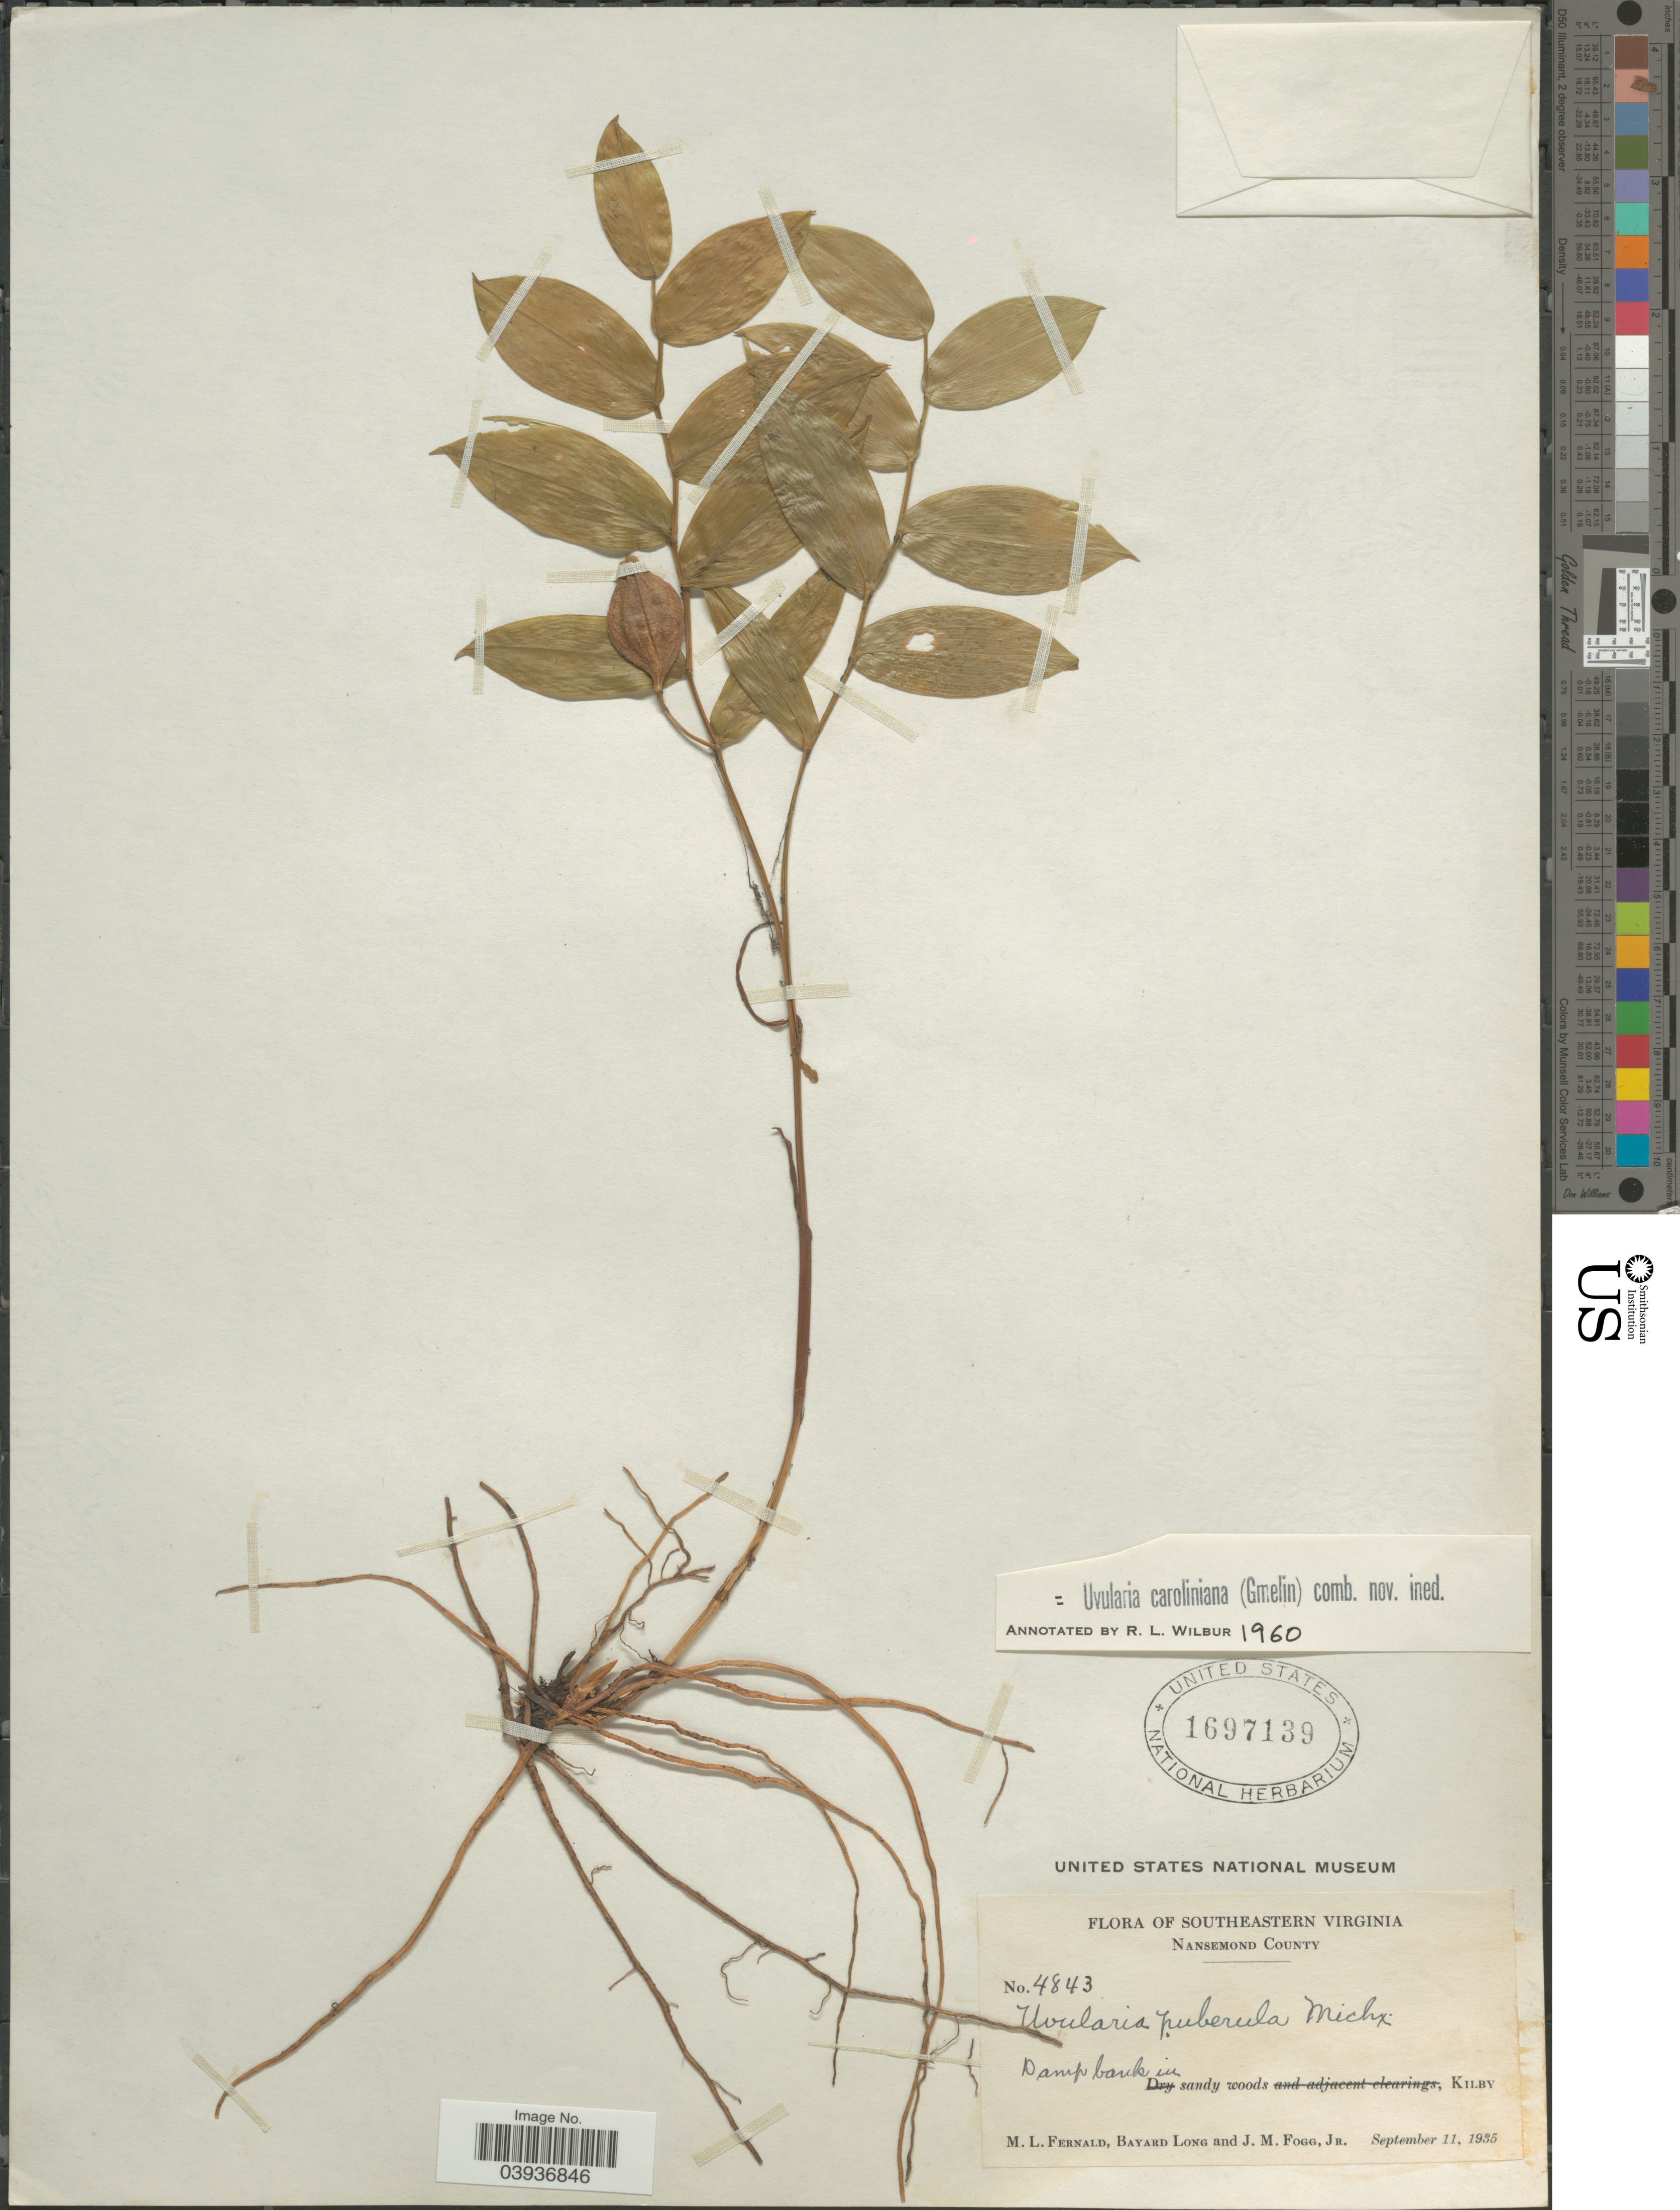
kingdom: Plantae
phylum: Tracheophyta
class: Liliopsida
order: Liliales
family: Colchicaceae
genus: Uvularia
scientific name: Uvularia caroliniana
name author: (J.F. Gmel.) Wilbur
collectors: M. L. Fernald, B. Long & J. Fogg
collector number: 4843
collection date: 1935-09-11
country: United States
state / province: Virginia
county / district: City of Suffolk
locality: Southeastern Virginia. Nansemond County. Kilby.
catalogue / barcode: US 1697139